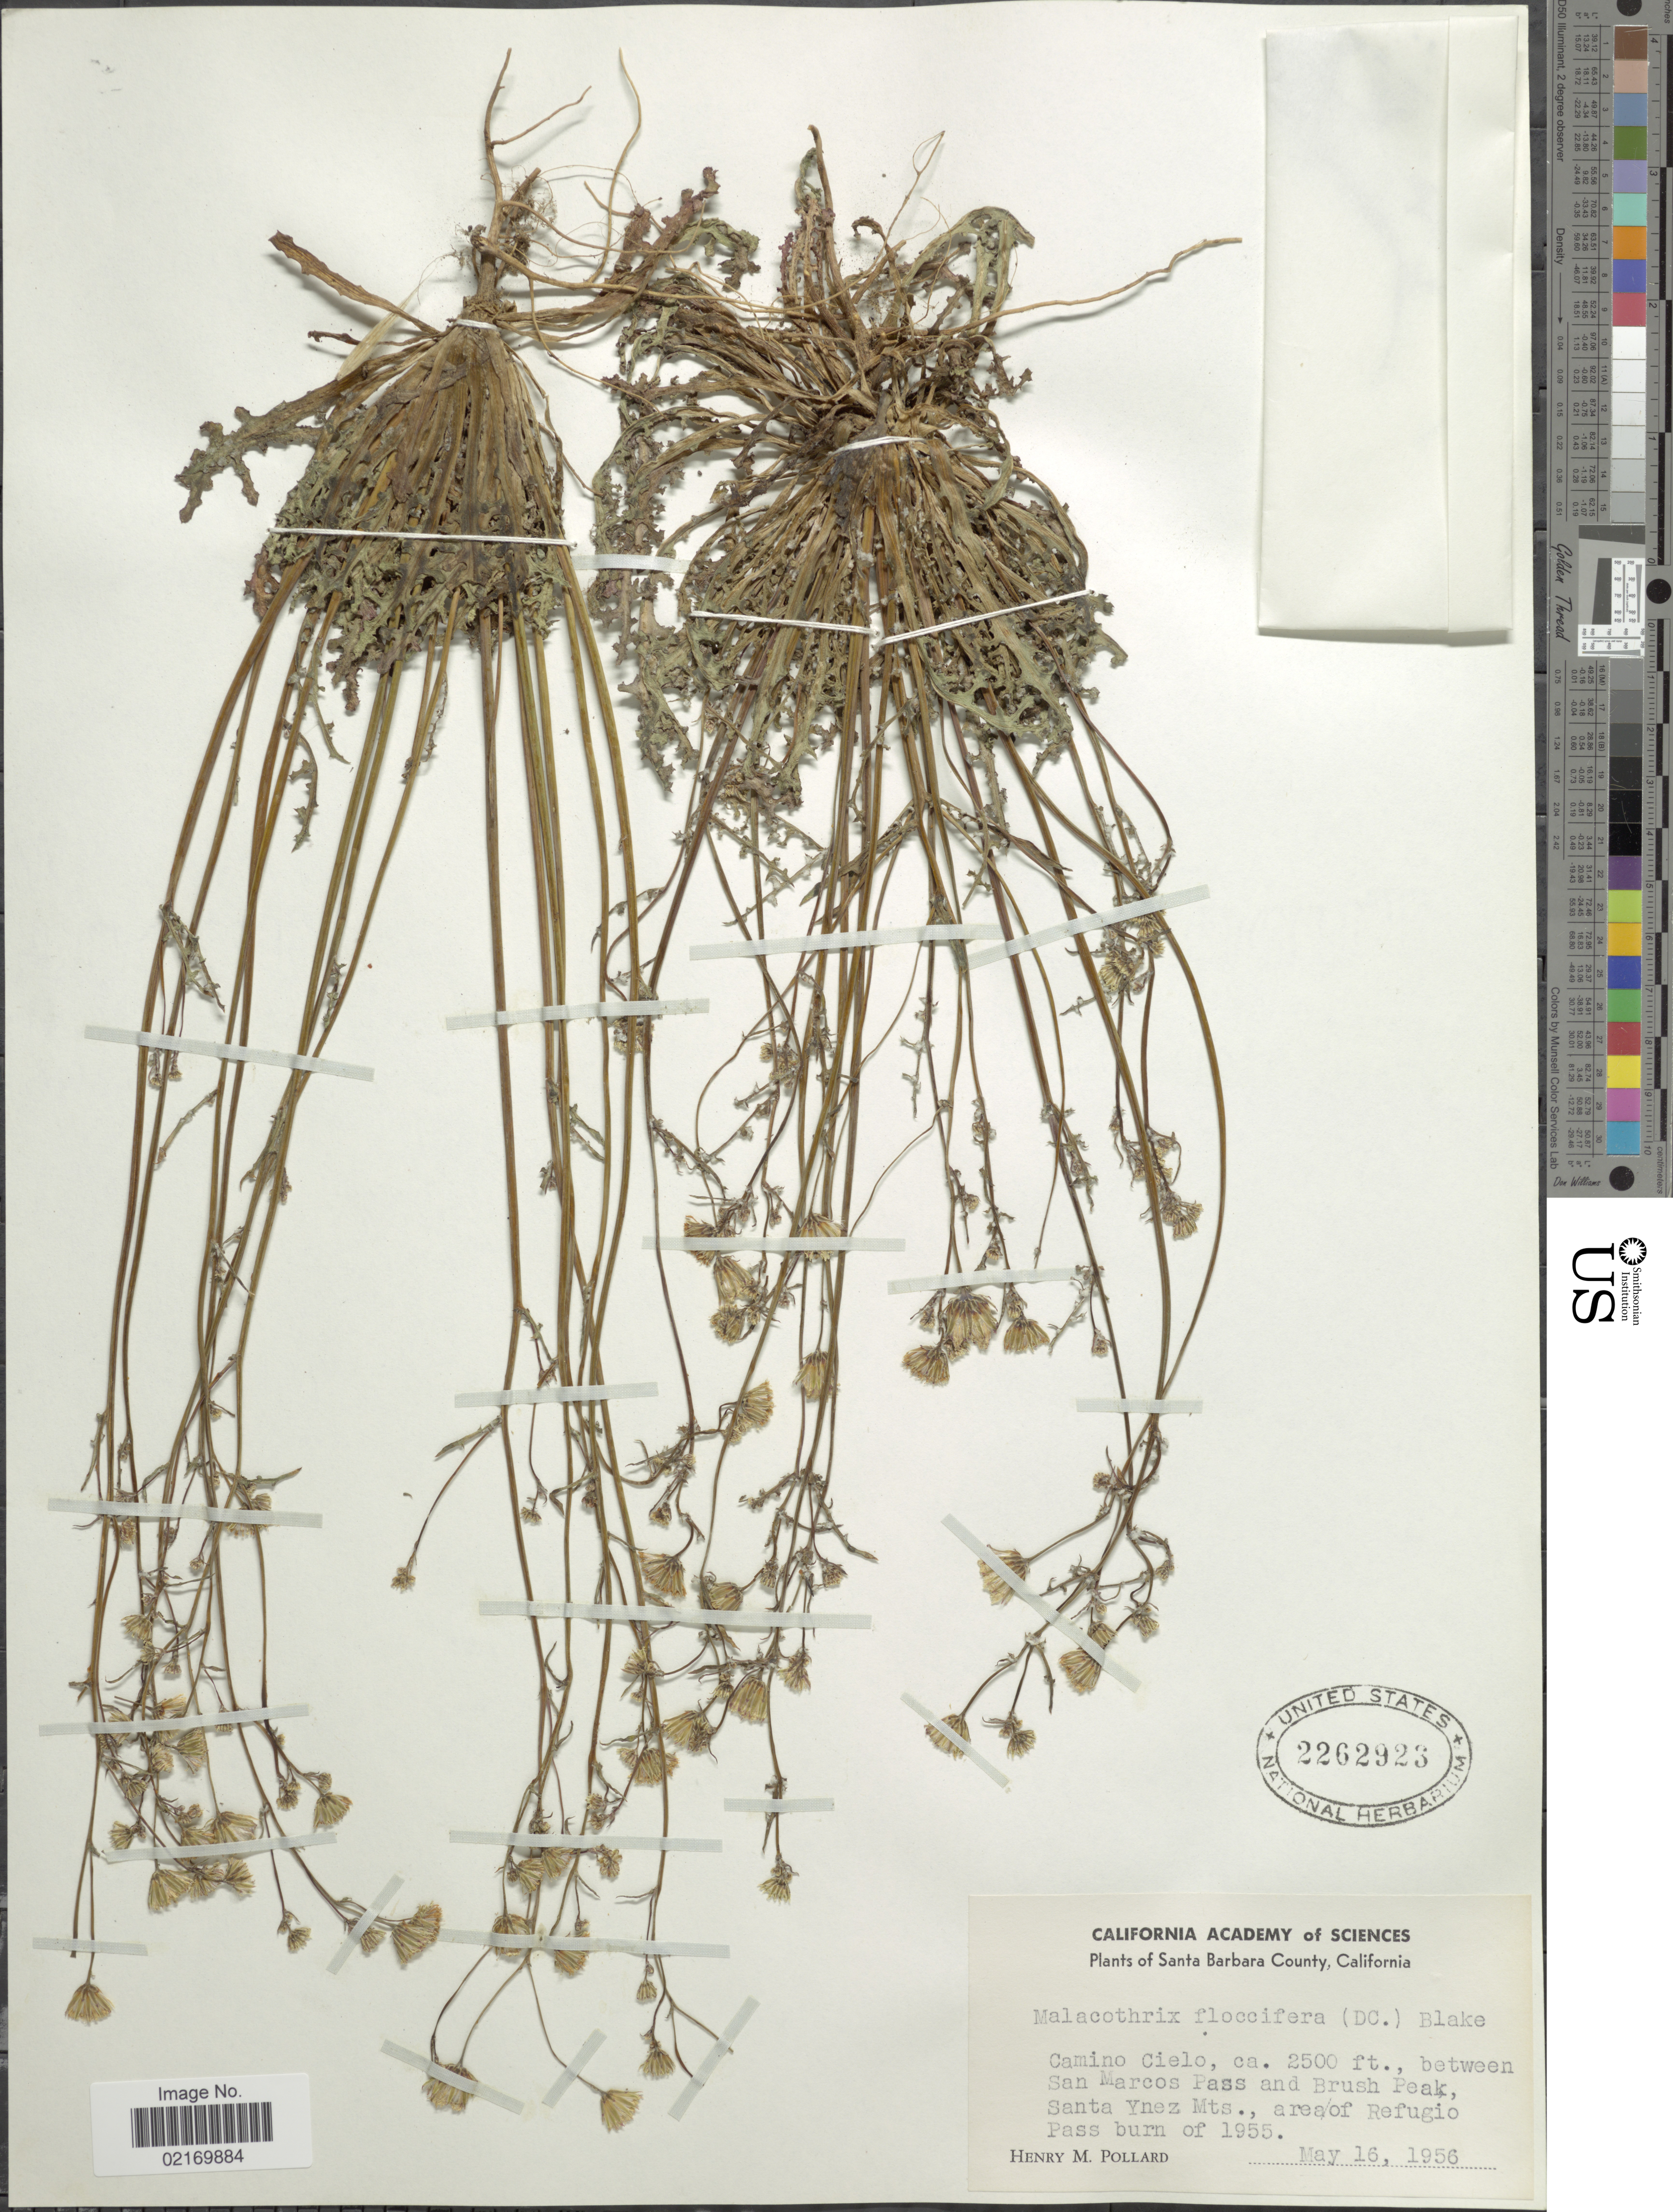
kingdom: Plantae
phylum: Tracheophyta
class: Magnoliopsida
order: Asterales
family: Asteraceae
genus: Malacothrix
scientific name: Malacothrix floccifera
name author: (DC.) S.F. Blake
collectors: H. M. Pollard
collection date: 1956-05-16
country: United States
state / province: California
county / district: Santa Barbara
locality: Santa Barbara County, Camino Cielo, between San Marcos Pass and Brush Peak, Santa Ynez Mts., area of Refugio Pass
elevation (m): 762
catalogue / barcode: US 2262923